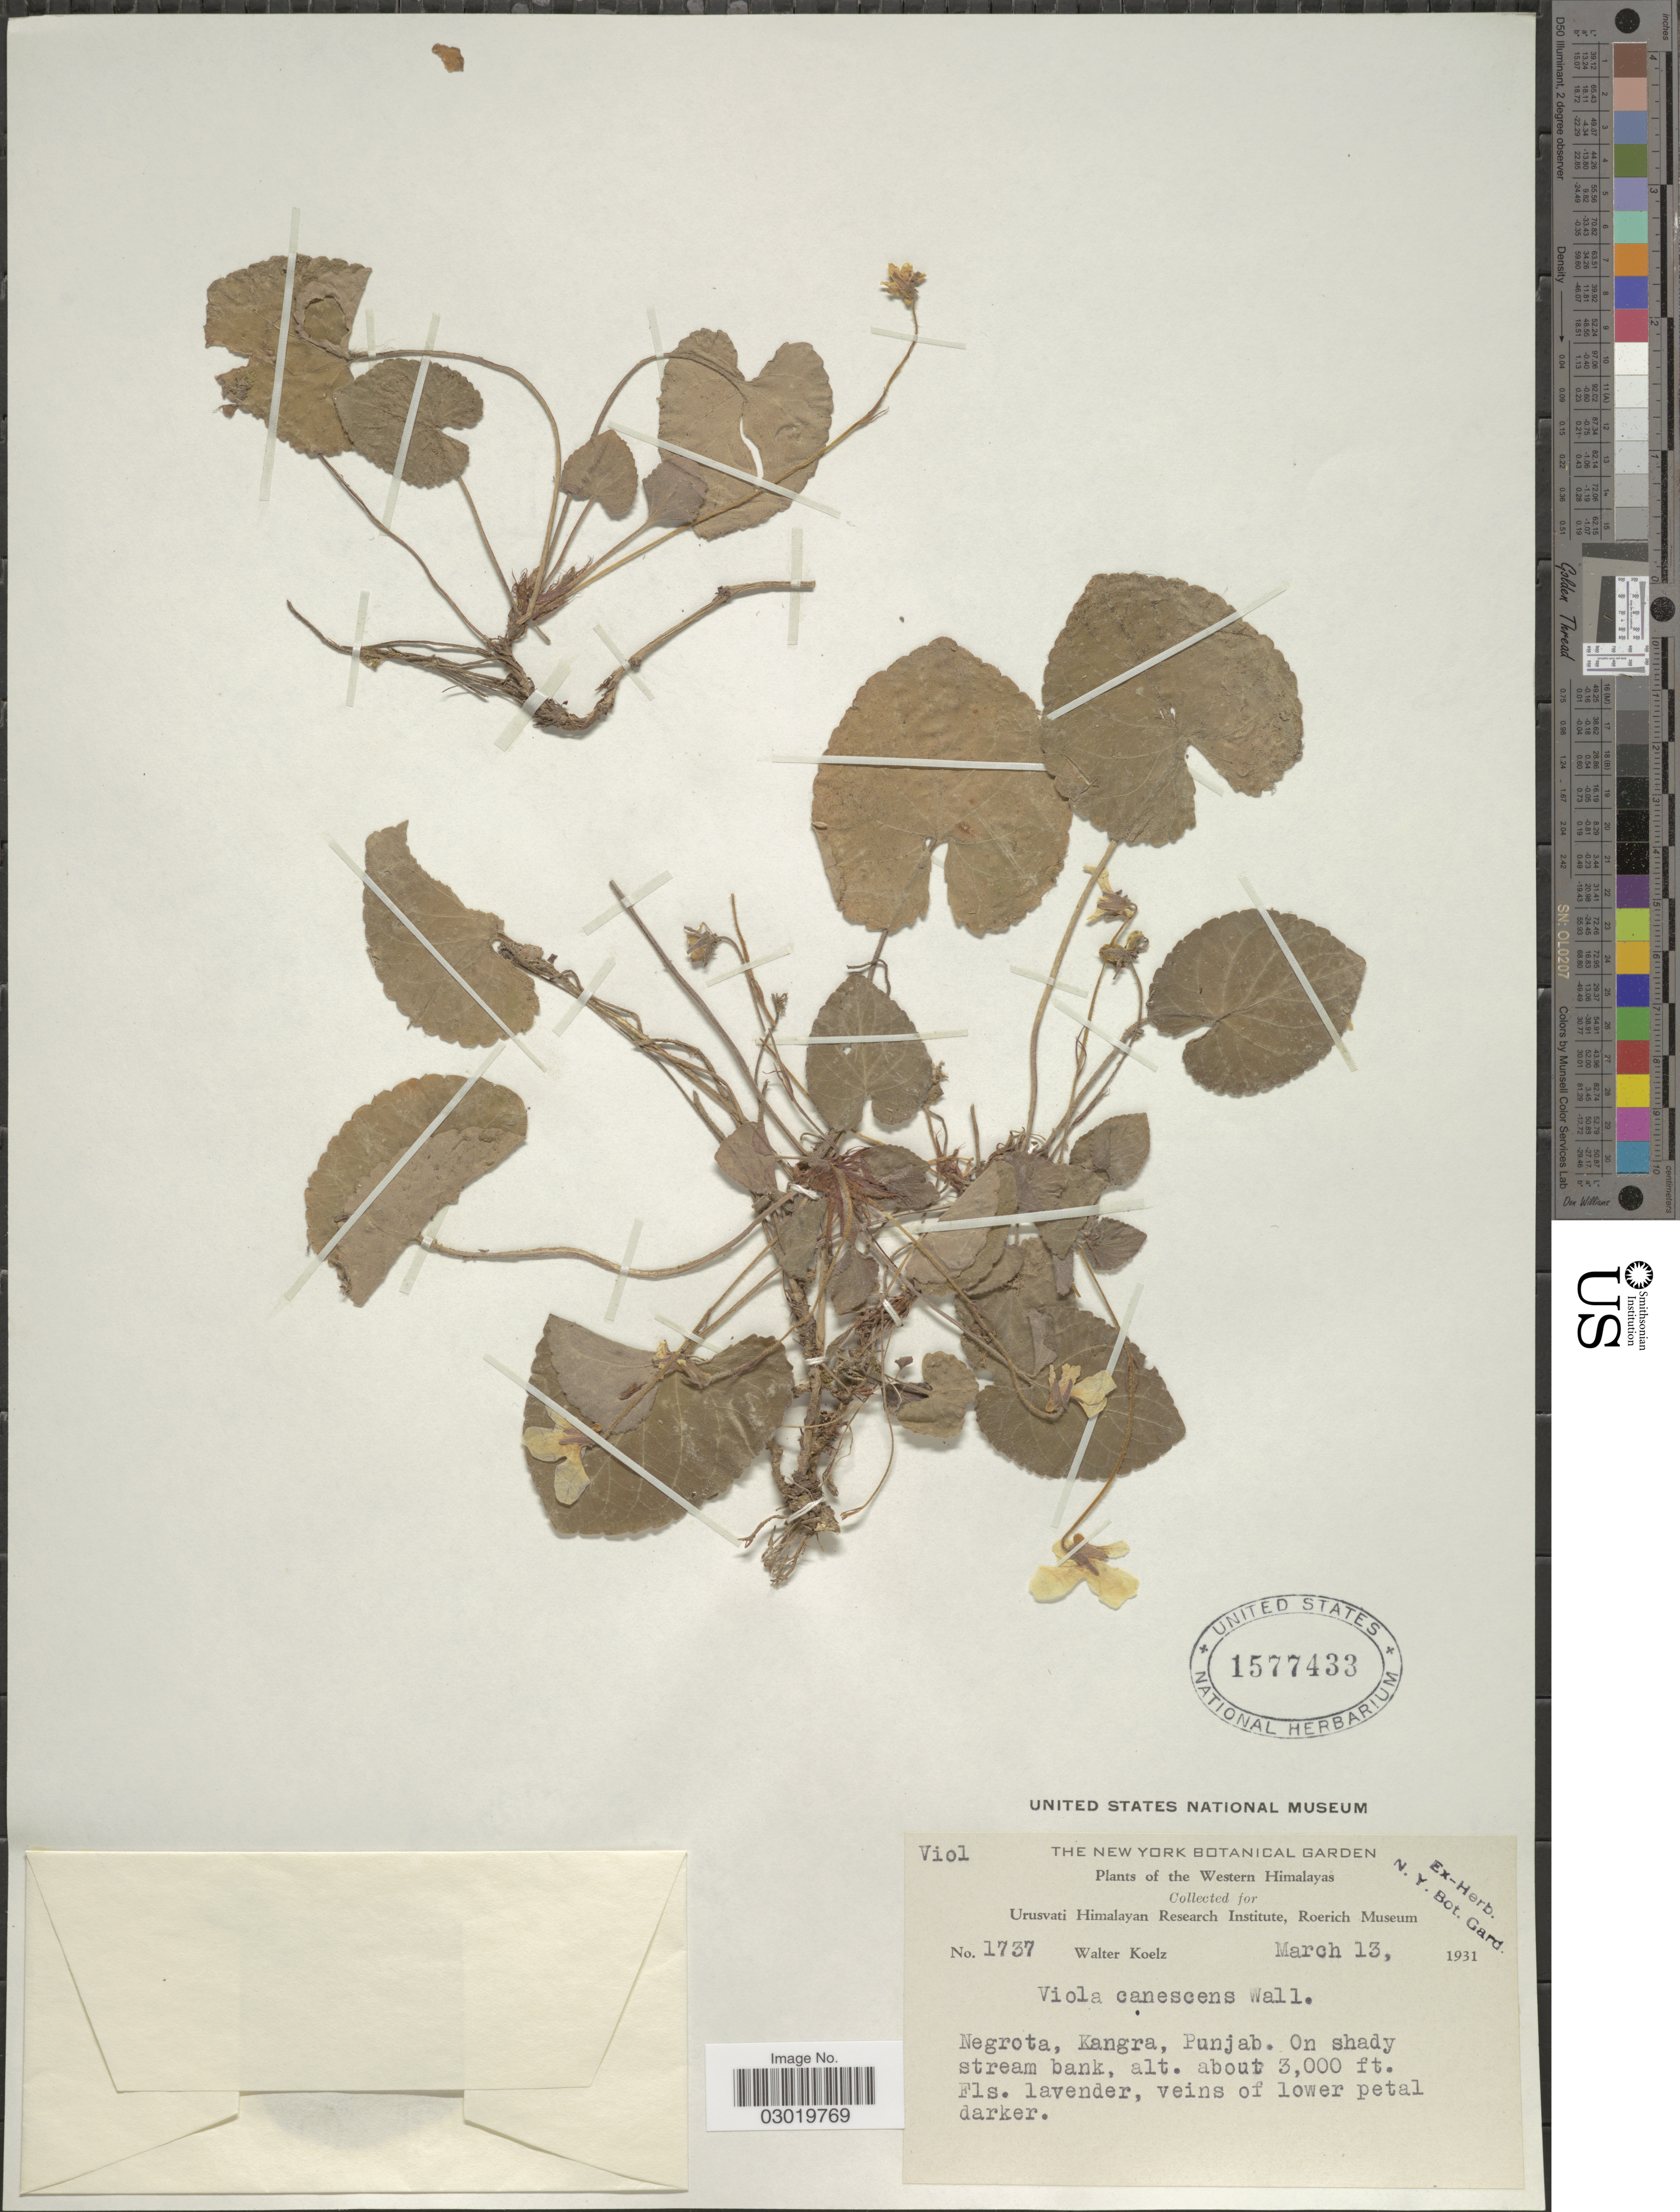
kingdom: Plantae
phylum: Tracheophyta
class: Magnoliopsida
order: Malpighiales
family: Violaceae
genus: Viola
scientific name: Viola canescens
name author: Wall.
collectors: W. N. Koelz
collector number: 1737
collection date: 1931-03-13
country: India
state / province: Himachal Pradesh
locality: Western Himalayas. Negrota, Kangra, Punjab.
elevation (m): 914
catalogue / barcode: US 1577433